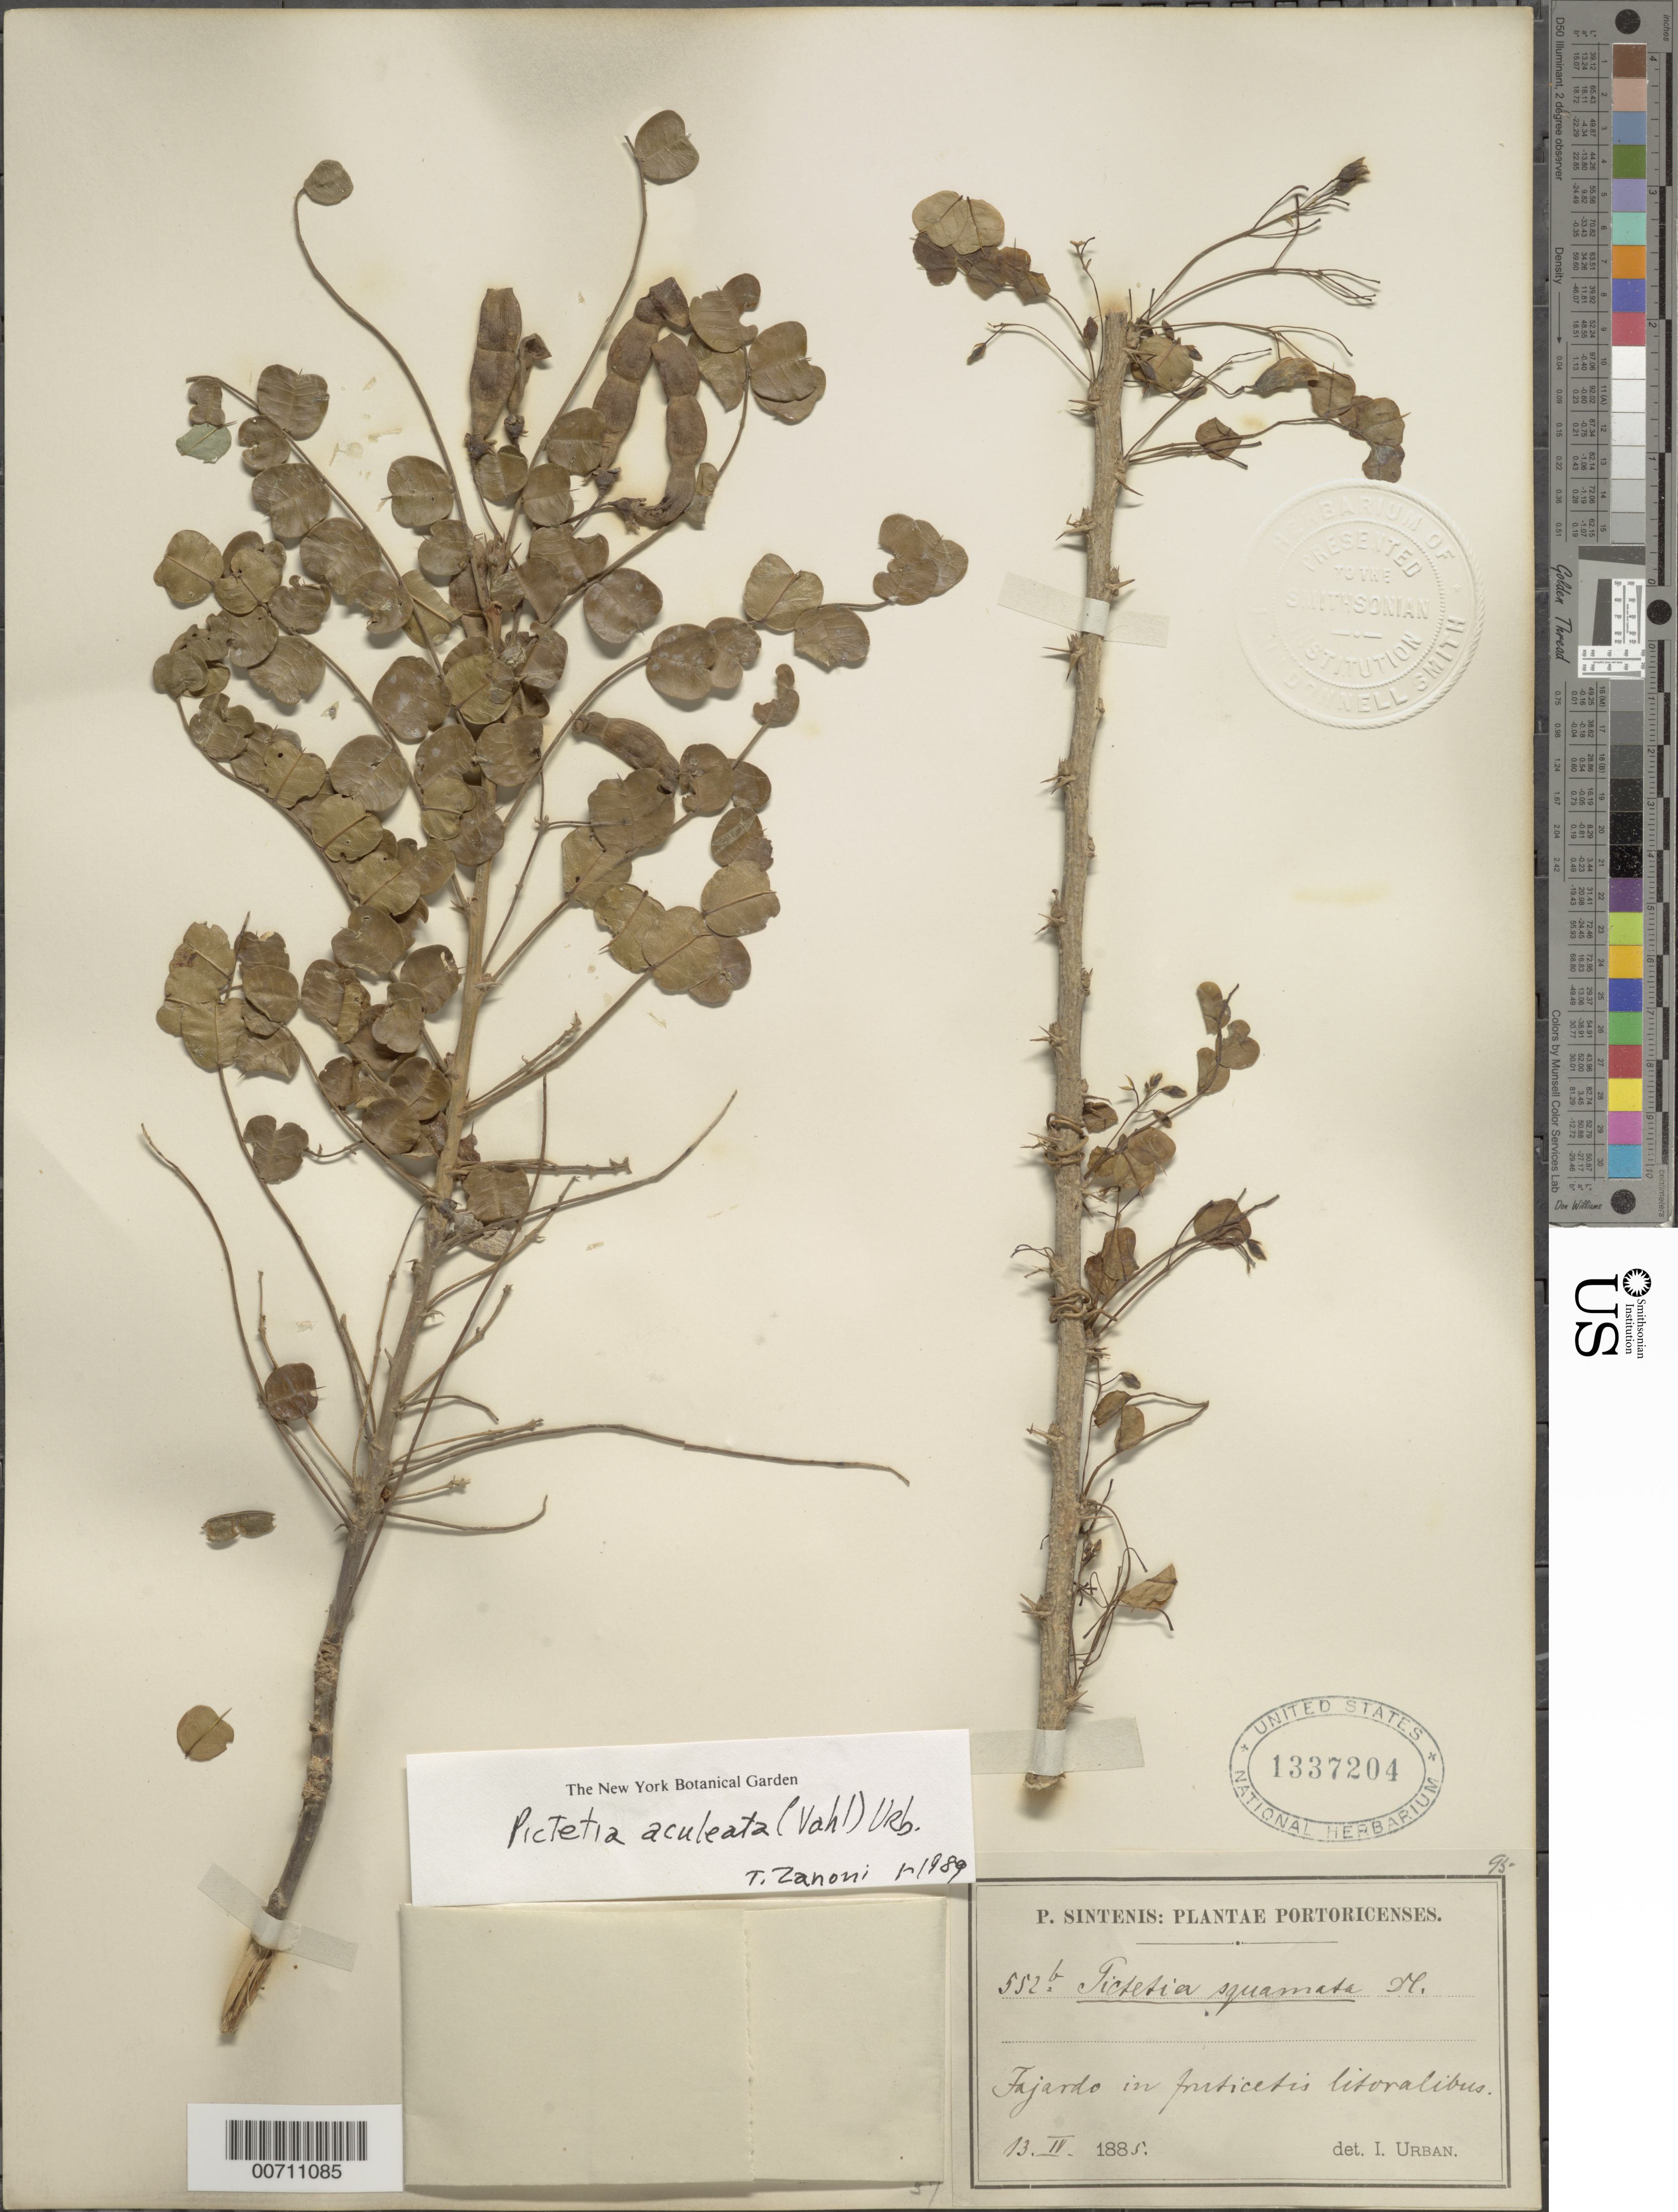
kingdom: Plantae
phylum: Tracheophyta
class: Magnoliopsida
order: Fabales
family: Fabaceae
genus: Pictetia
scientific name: Pictetia aculeata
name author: (Vahl) Urb.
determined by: Zanoni, T. A., (NY), New York Botanical Garden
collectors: P. Sintenis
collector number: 552b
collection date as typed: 13 Apr 1885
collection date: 1885-04-13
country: Puerto Rico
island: Greater Antilles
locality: Fajardo in fruticetis litoralibus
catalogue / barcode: US 1337204